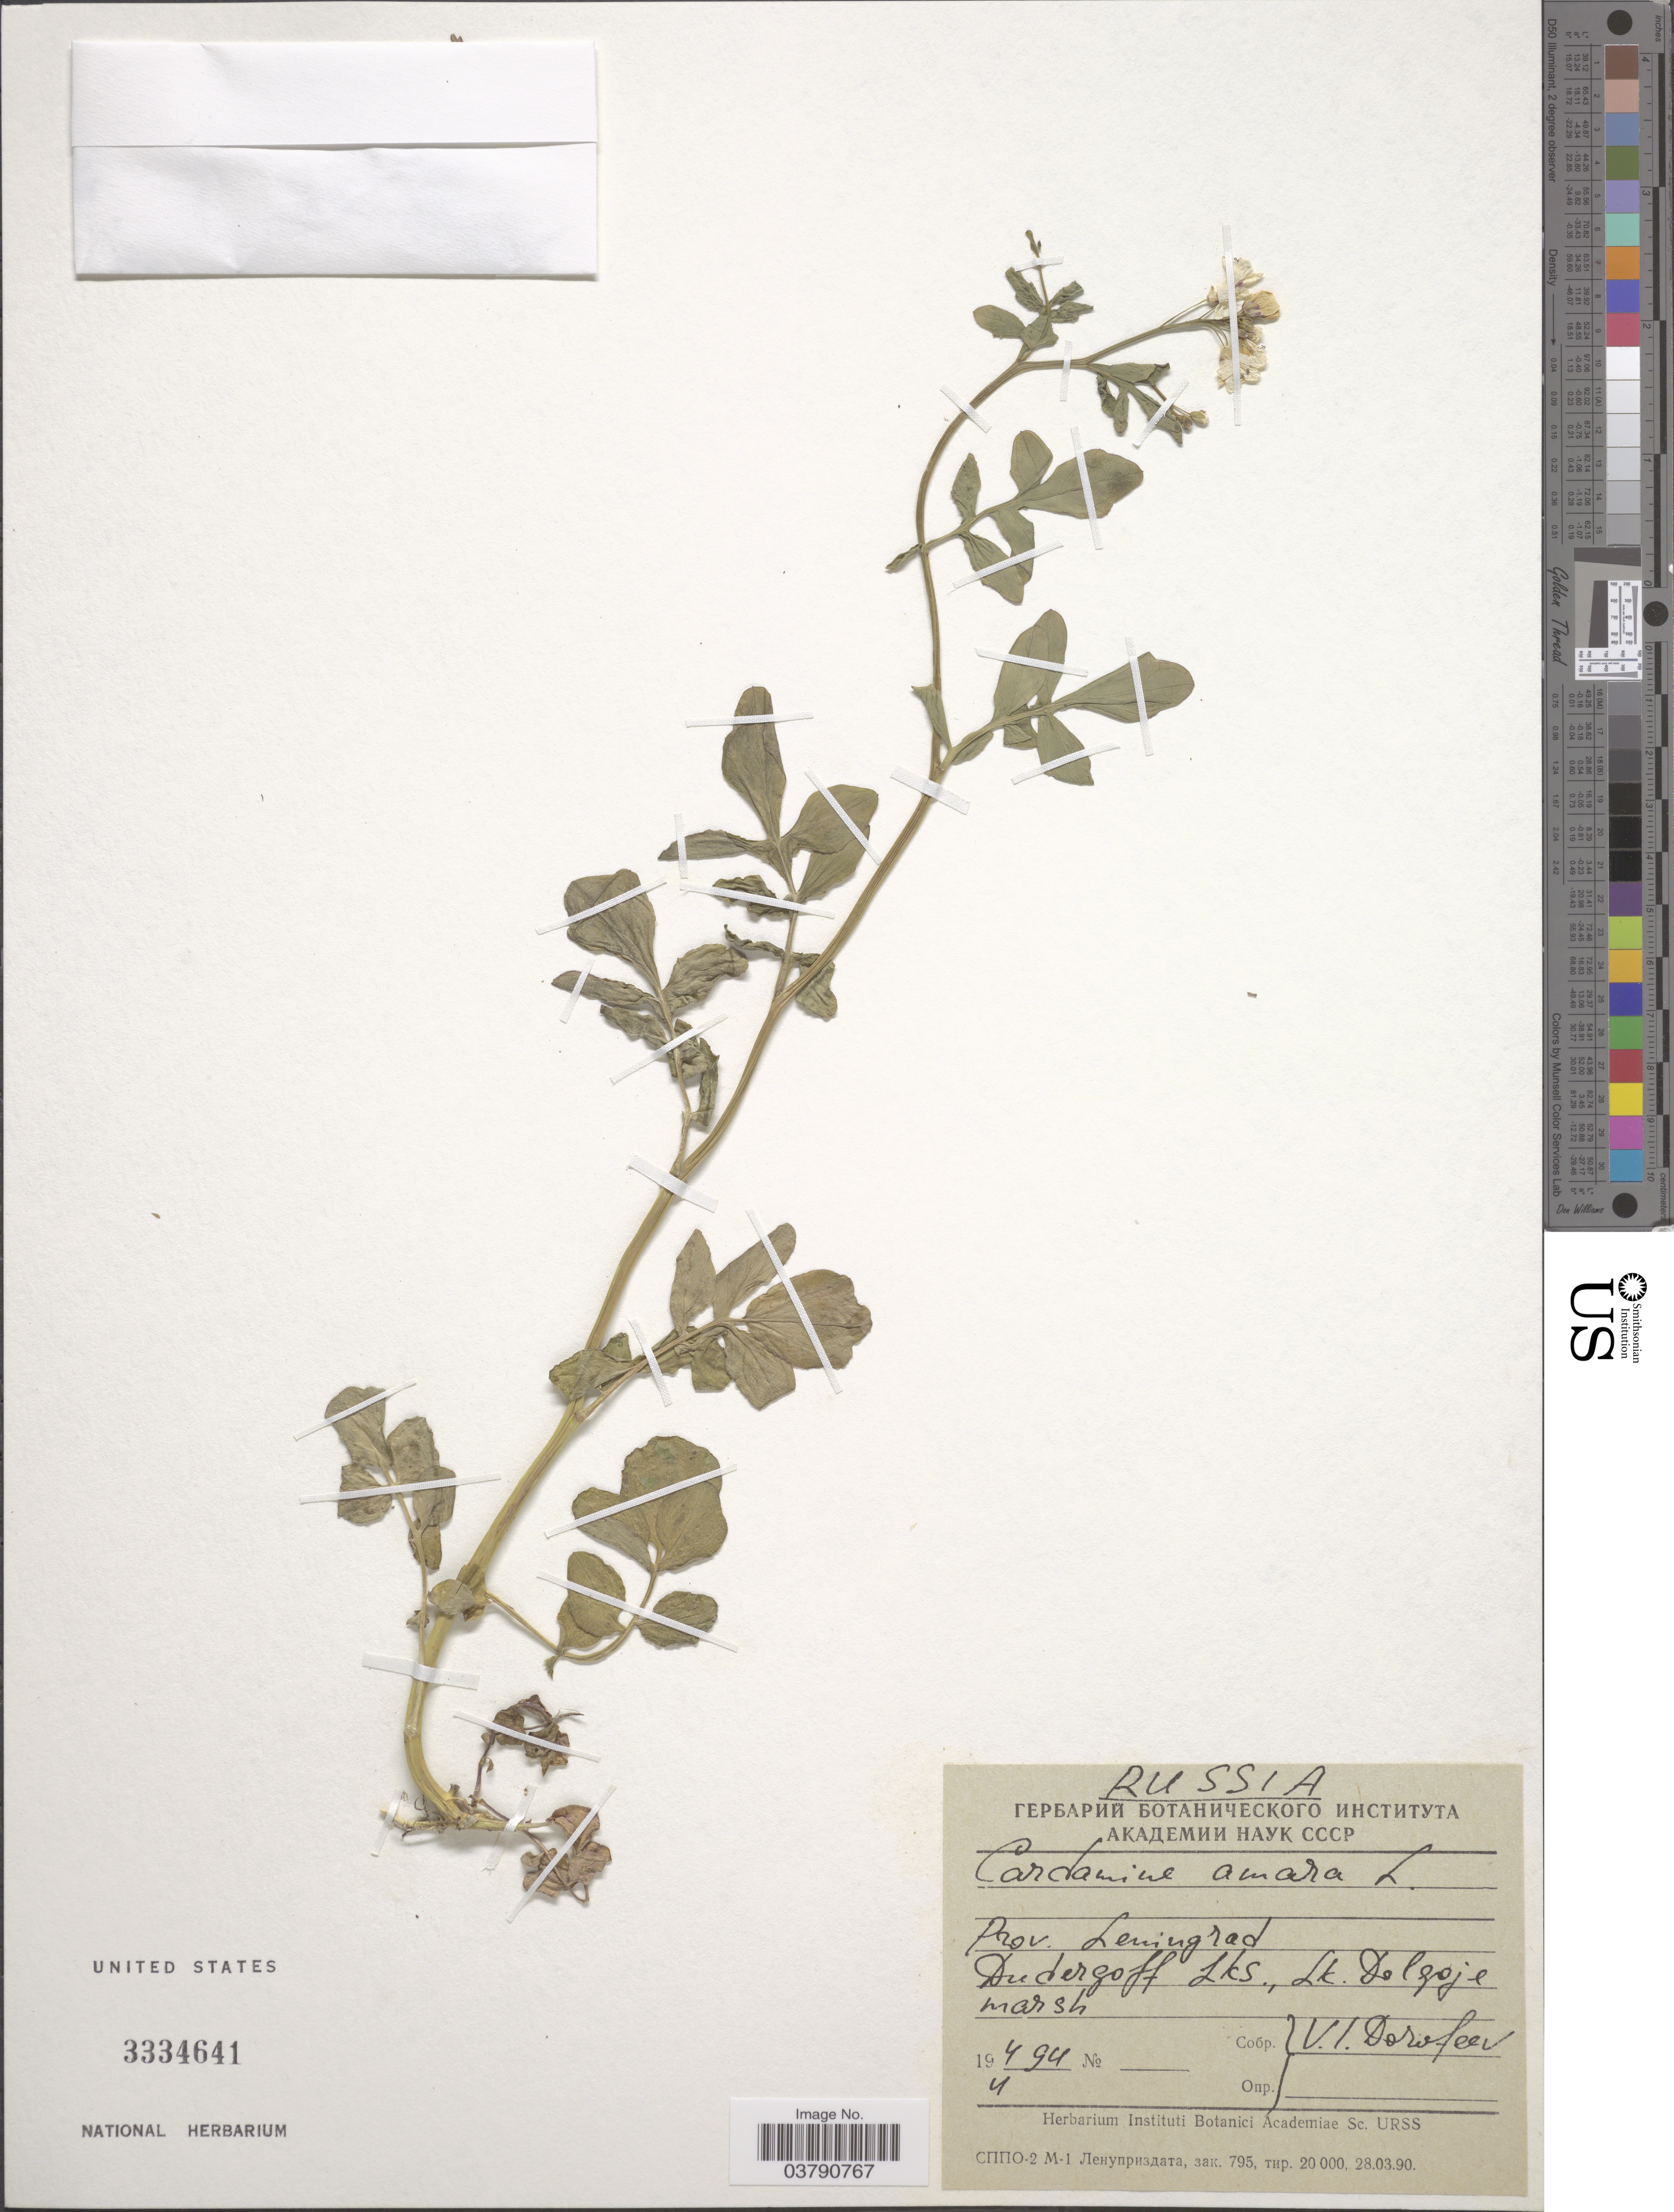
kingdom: Plantae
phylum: Tracheophyta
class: Magnoliopsida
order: Brassicales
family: Brassicaceae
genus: Cardamine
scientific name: Cardamine amara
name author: L.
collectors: V. Dorofeev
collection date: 1949-06-04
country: Russian Federation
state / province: Leningrad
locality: Prov. Leningrad. Dudergoff Lks., Lk. Dolgoje.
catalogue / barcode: US 3334641